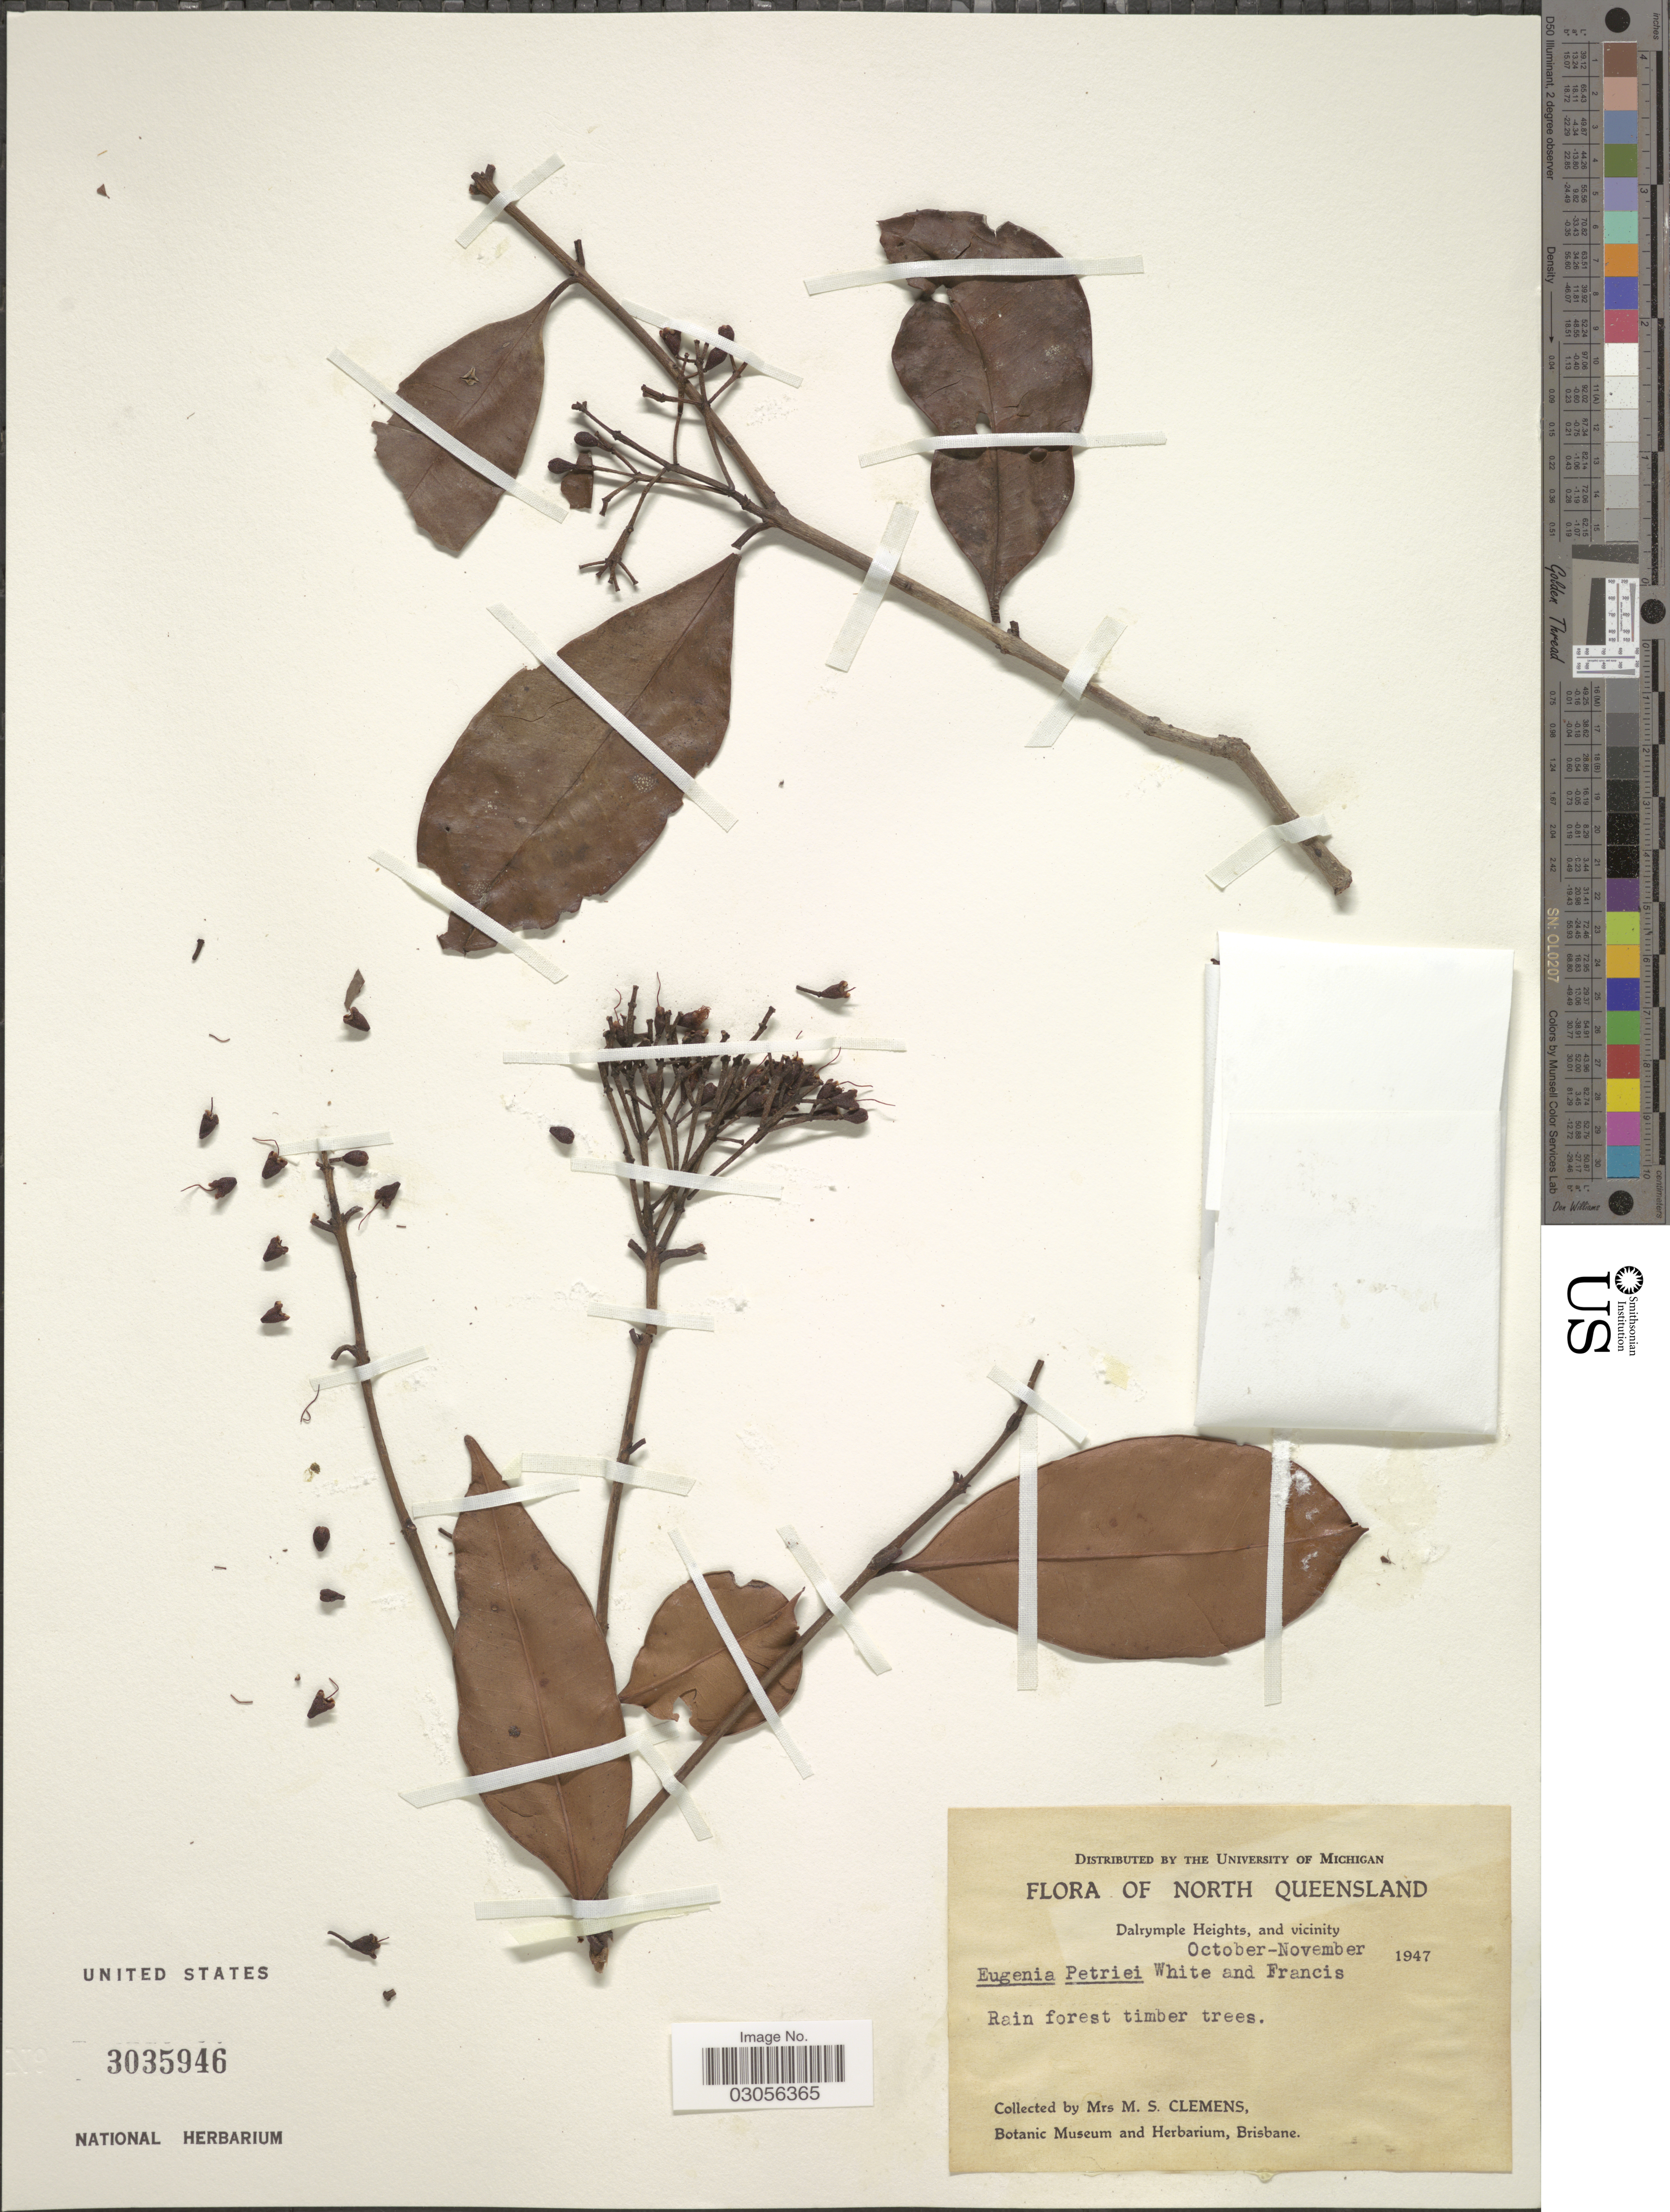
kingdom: Plantae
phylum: Tracheophyta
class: Magnoliopsida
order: Myrtales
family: Myrtaceae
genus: Syzygium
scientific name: Syzygium johnsonii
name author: (F. Muell.) B. Hyland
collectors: M. S. Clemens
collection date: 1947-10/1947-11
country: Australia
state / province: Queensland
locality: North Queensland. Dalrymple Heights, and vicinity.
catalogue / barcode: US 3035946